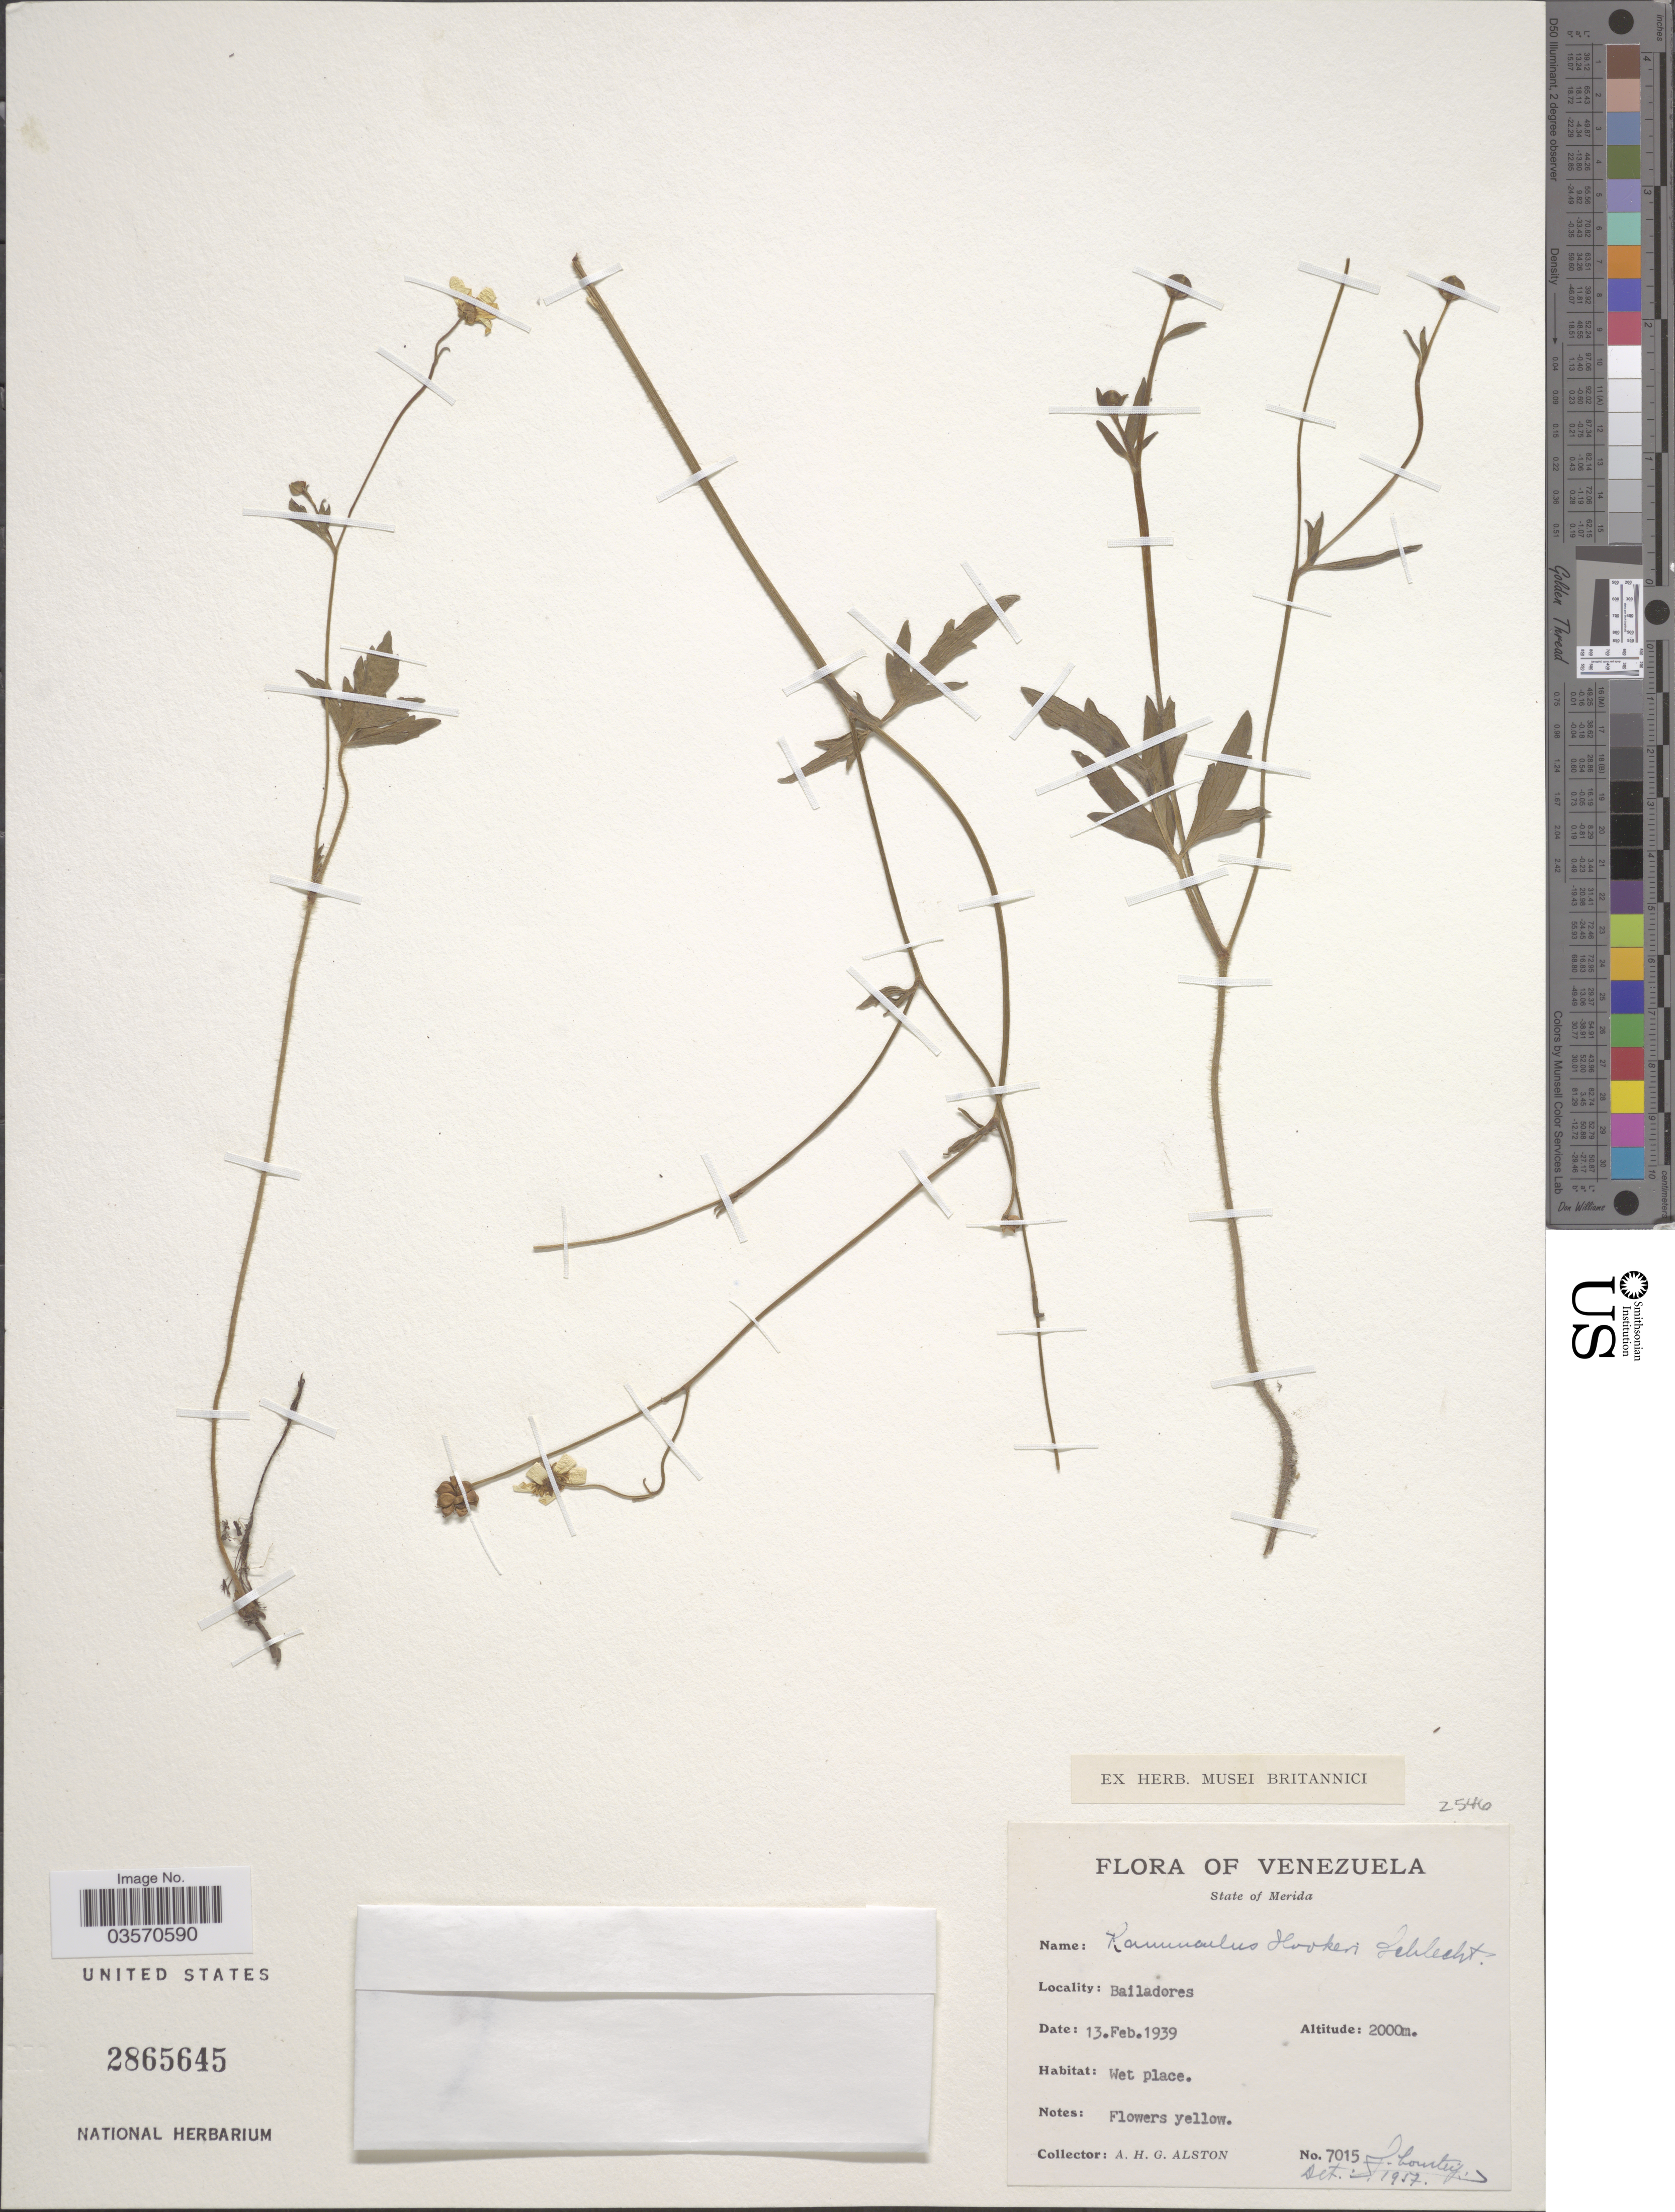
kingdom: Plantae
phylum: Tracheophyta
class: Magnoliopsida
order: Ranunculales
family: Ranunculaceae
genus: Ranunculus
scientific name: Ranunculus hookeri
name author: Schltdl.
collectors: A. H. Alston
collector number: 7015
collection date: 1939-02-13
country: Venezuela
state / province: Mérida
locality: Bailadores.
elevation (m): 2000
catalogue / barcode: US 2865645